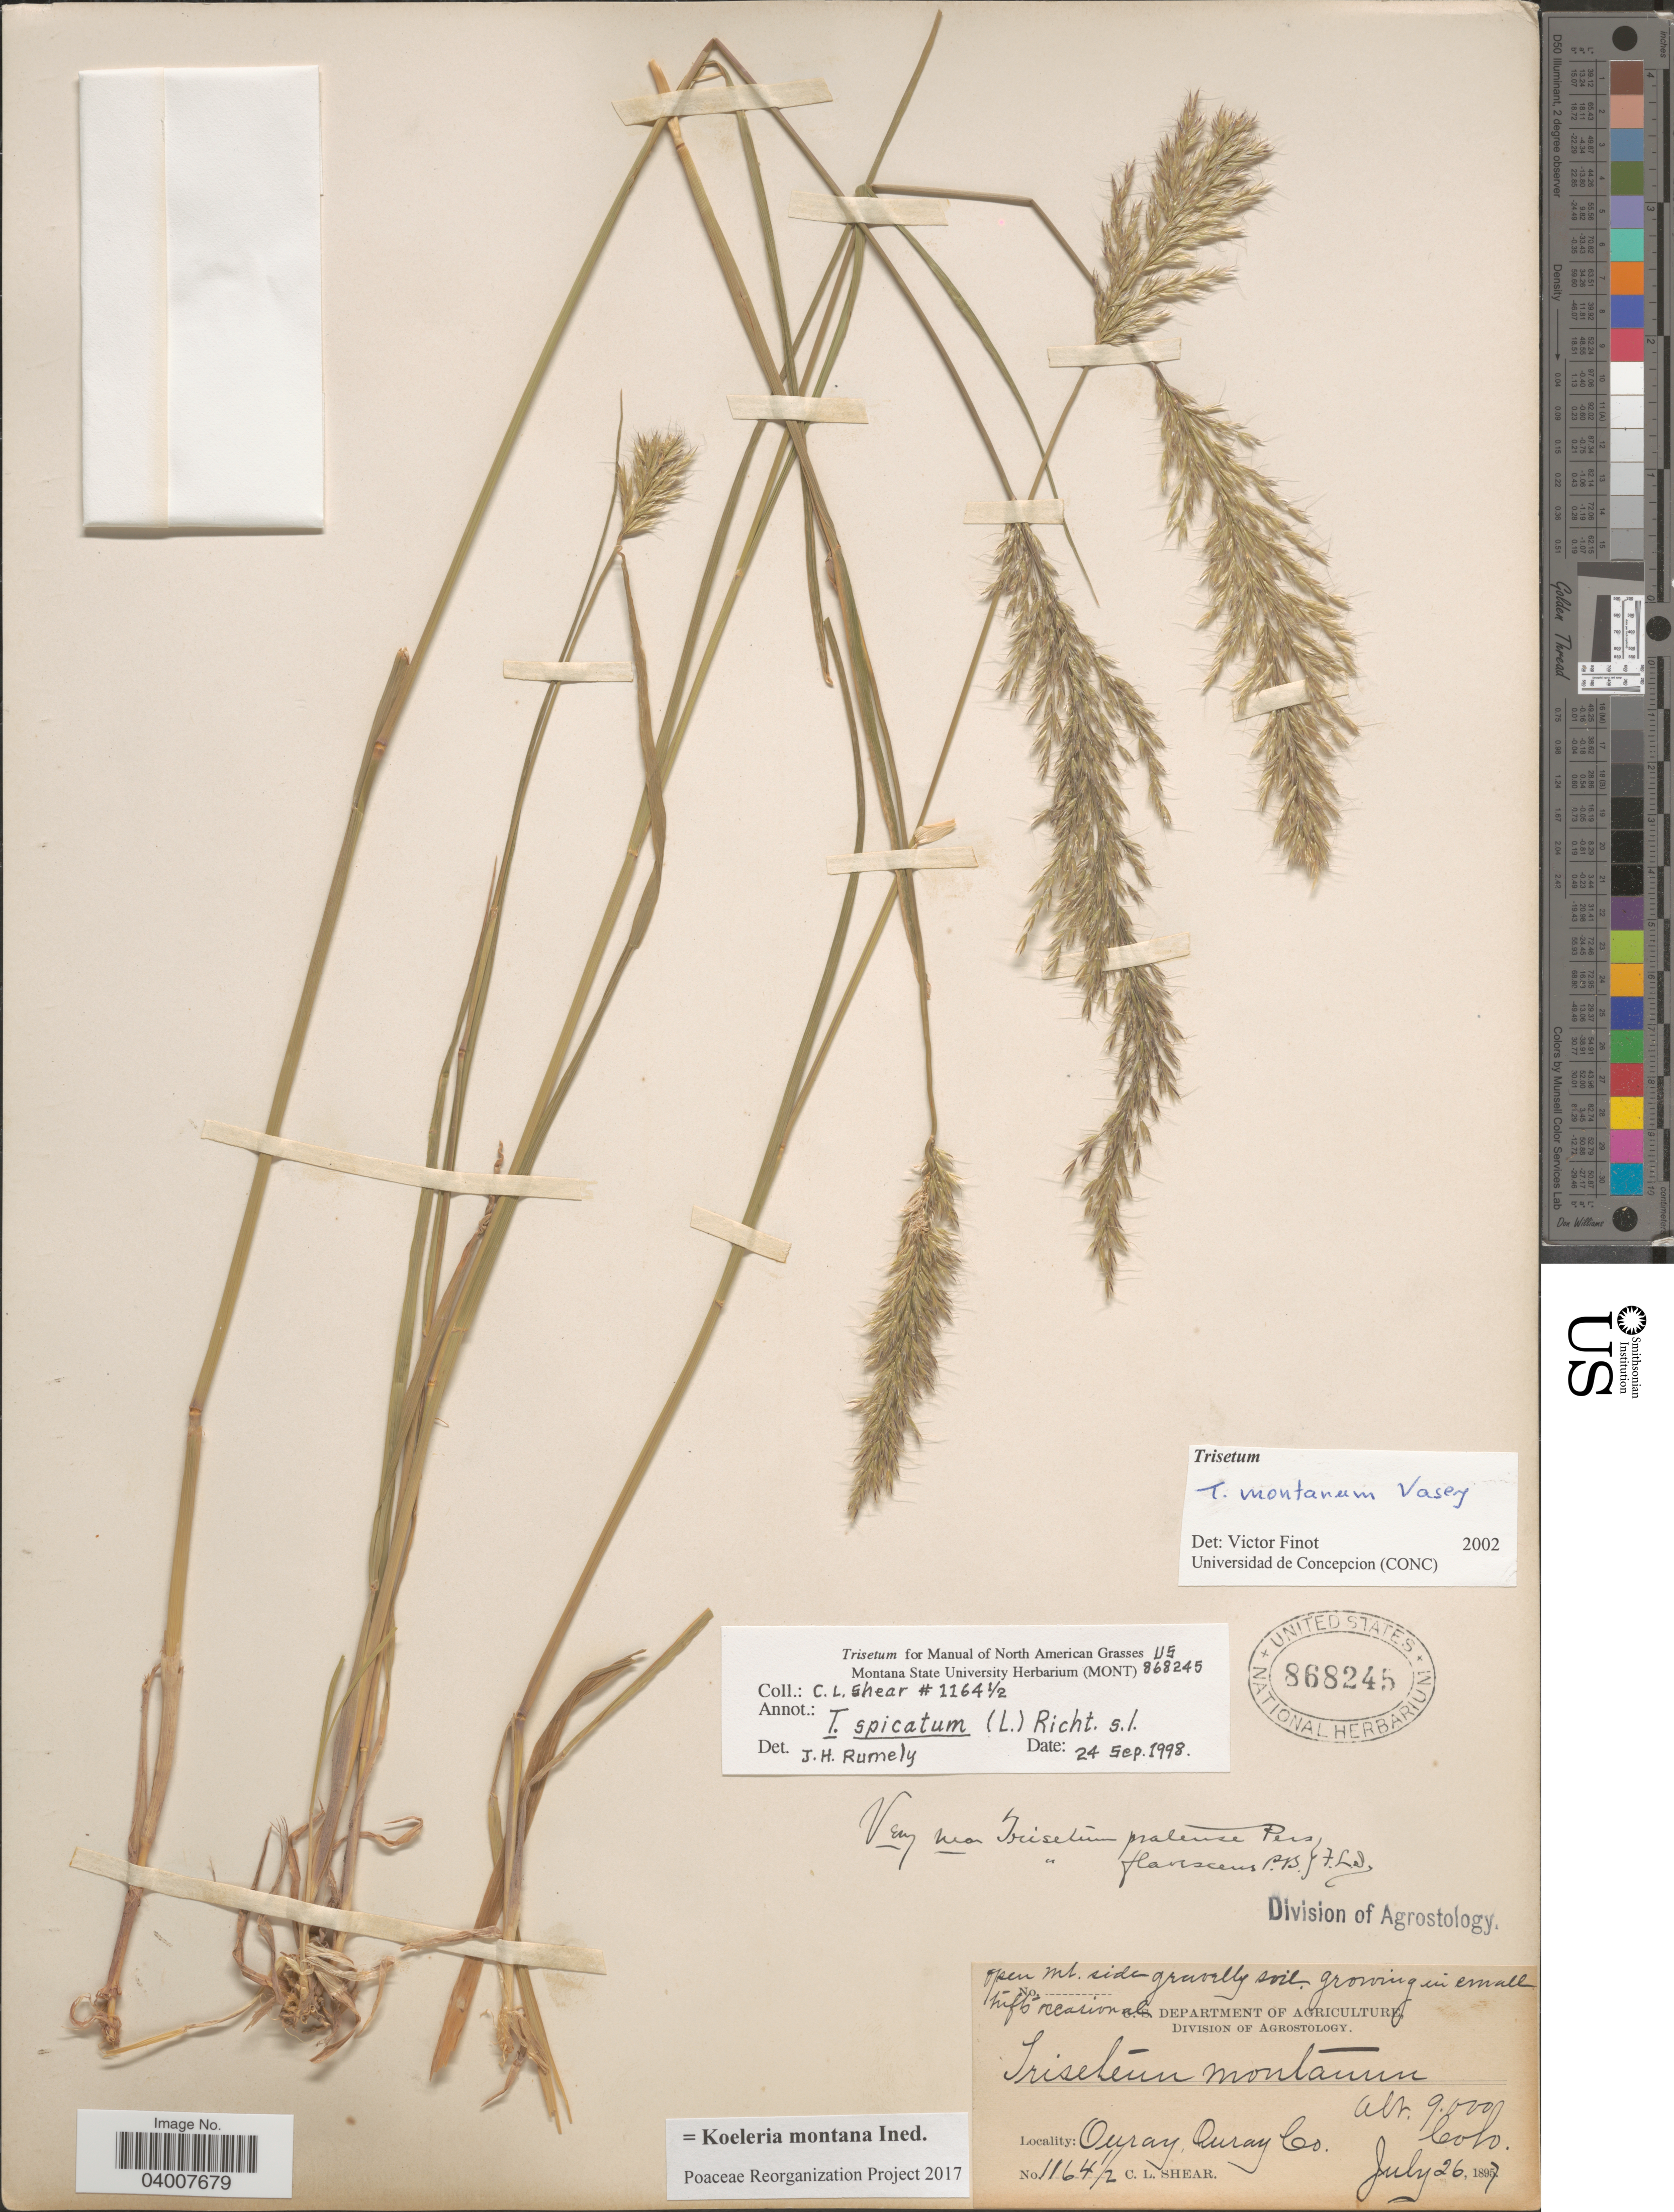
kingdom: Plantae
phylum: Tracheophyta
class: Liliopsida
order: Poales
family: Poaceae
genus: Koeleria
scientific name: Koeleria montana ined.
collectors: C. L. Shear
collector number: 1164½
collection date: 1897-07-26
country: United States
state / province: Colorado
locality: Ouray, Ouray Co.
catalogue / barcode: US 868245